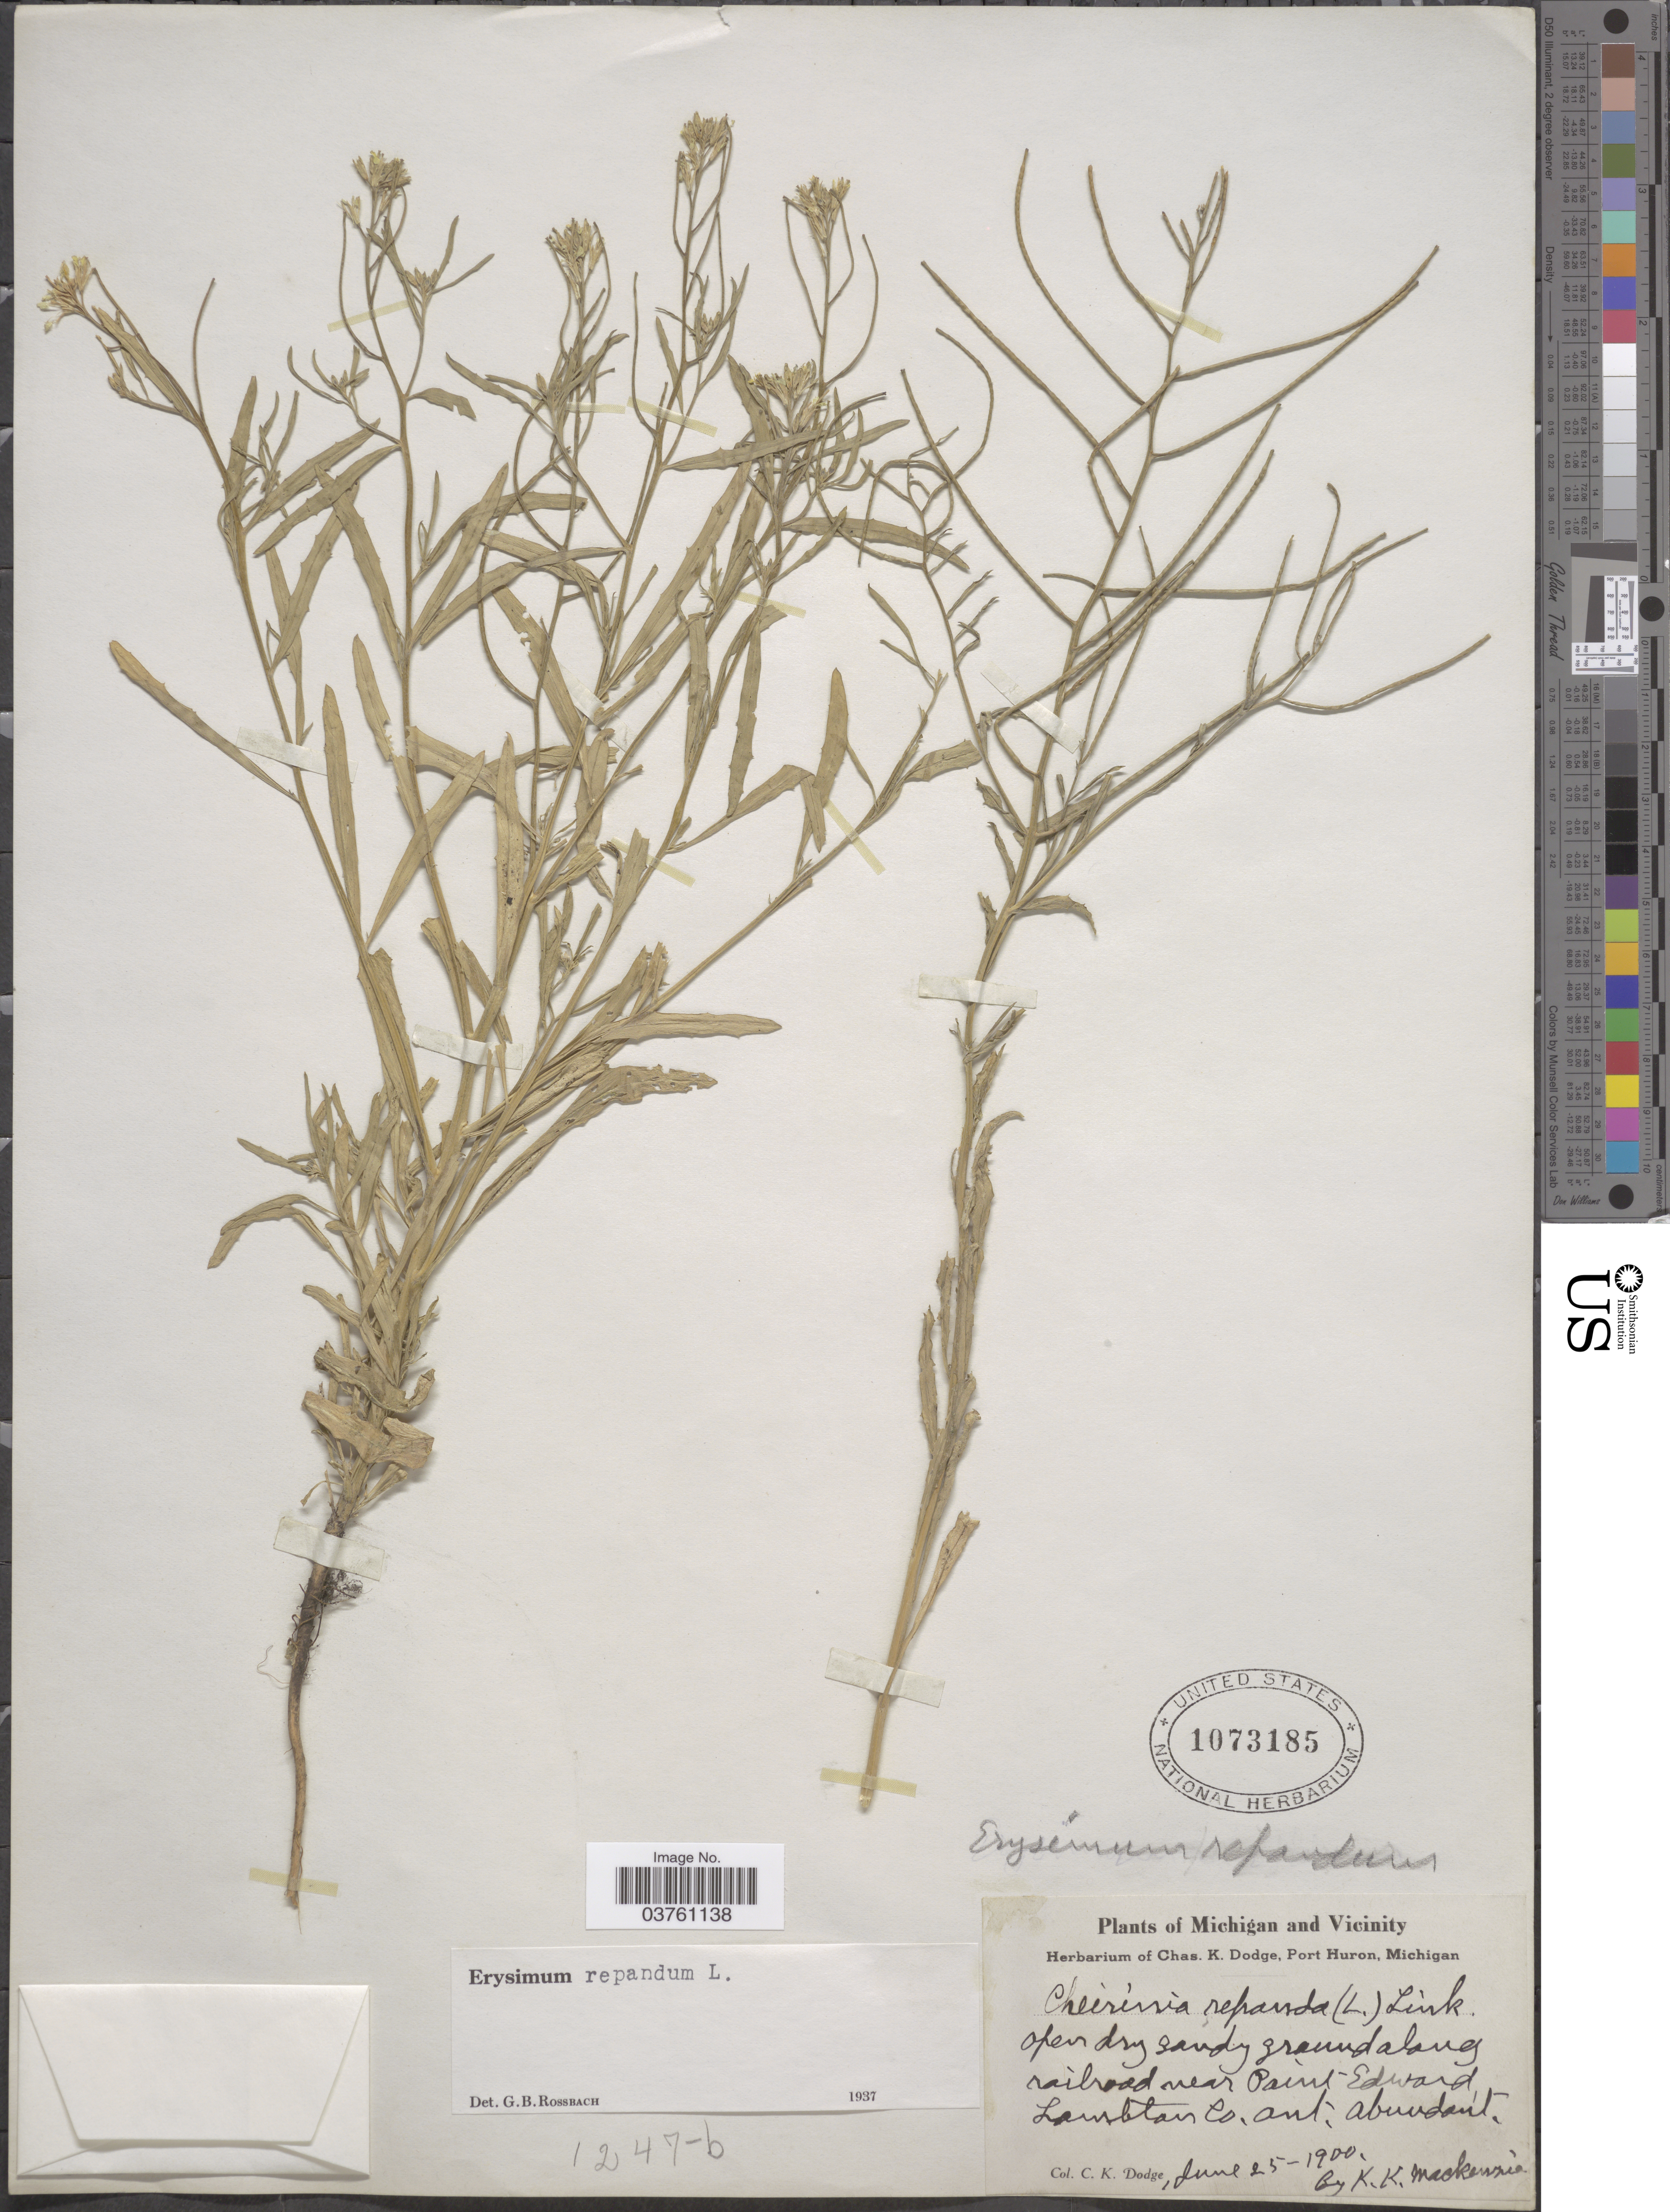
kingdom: Plantae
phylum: Tracheophyta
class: Magnoliopsida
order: Brassicales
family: Brassicaceae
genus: Erysimum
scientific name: Erysimum repandum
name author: L.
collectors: C. Dodge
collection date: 1900-06-25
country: United States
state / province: Michigan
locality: Michigan and Vicinity. Open dry sandy ground along railroad near Point-Edward Lambton Co.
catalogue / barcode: US 1073185